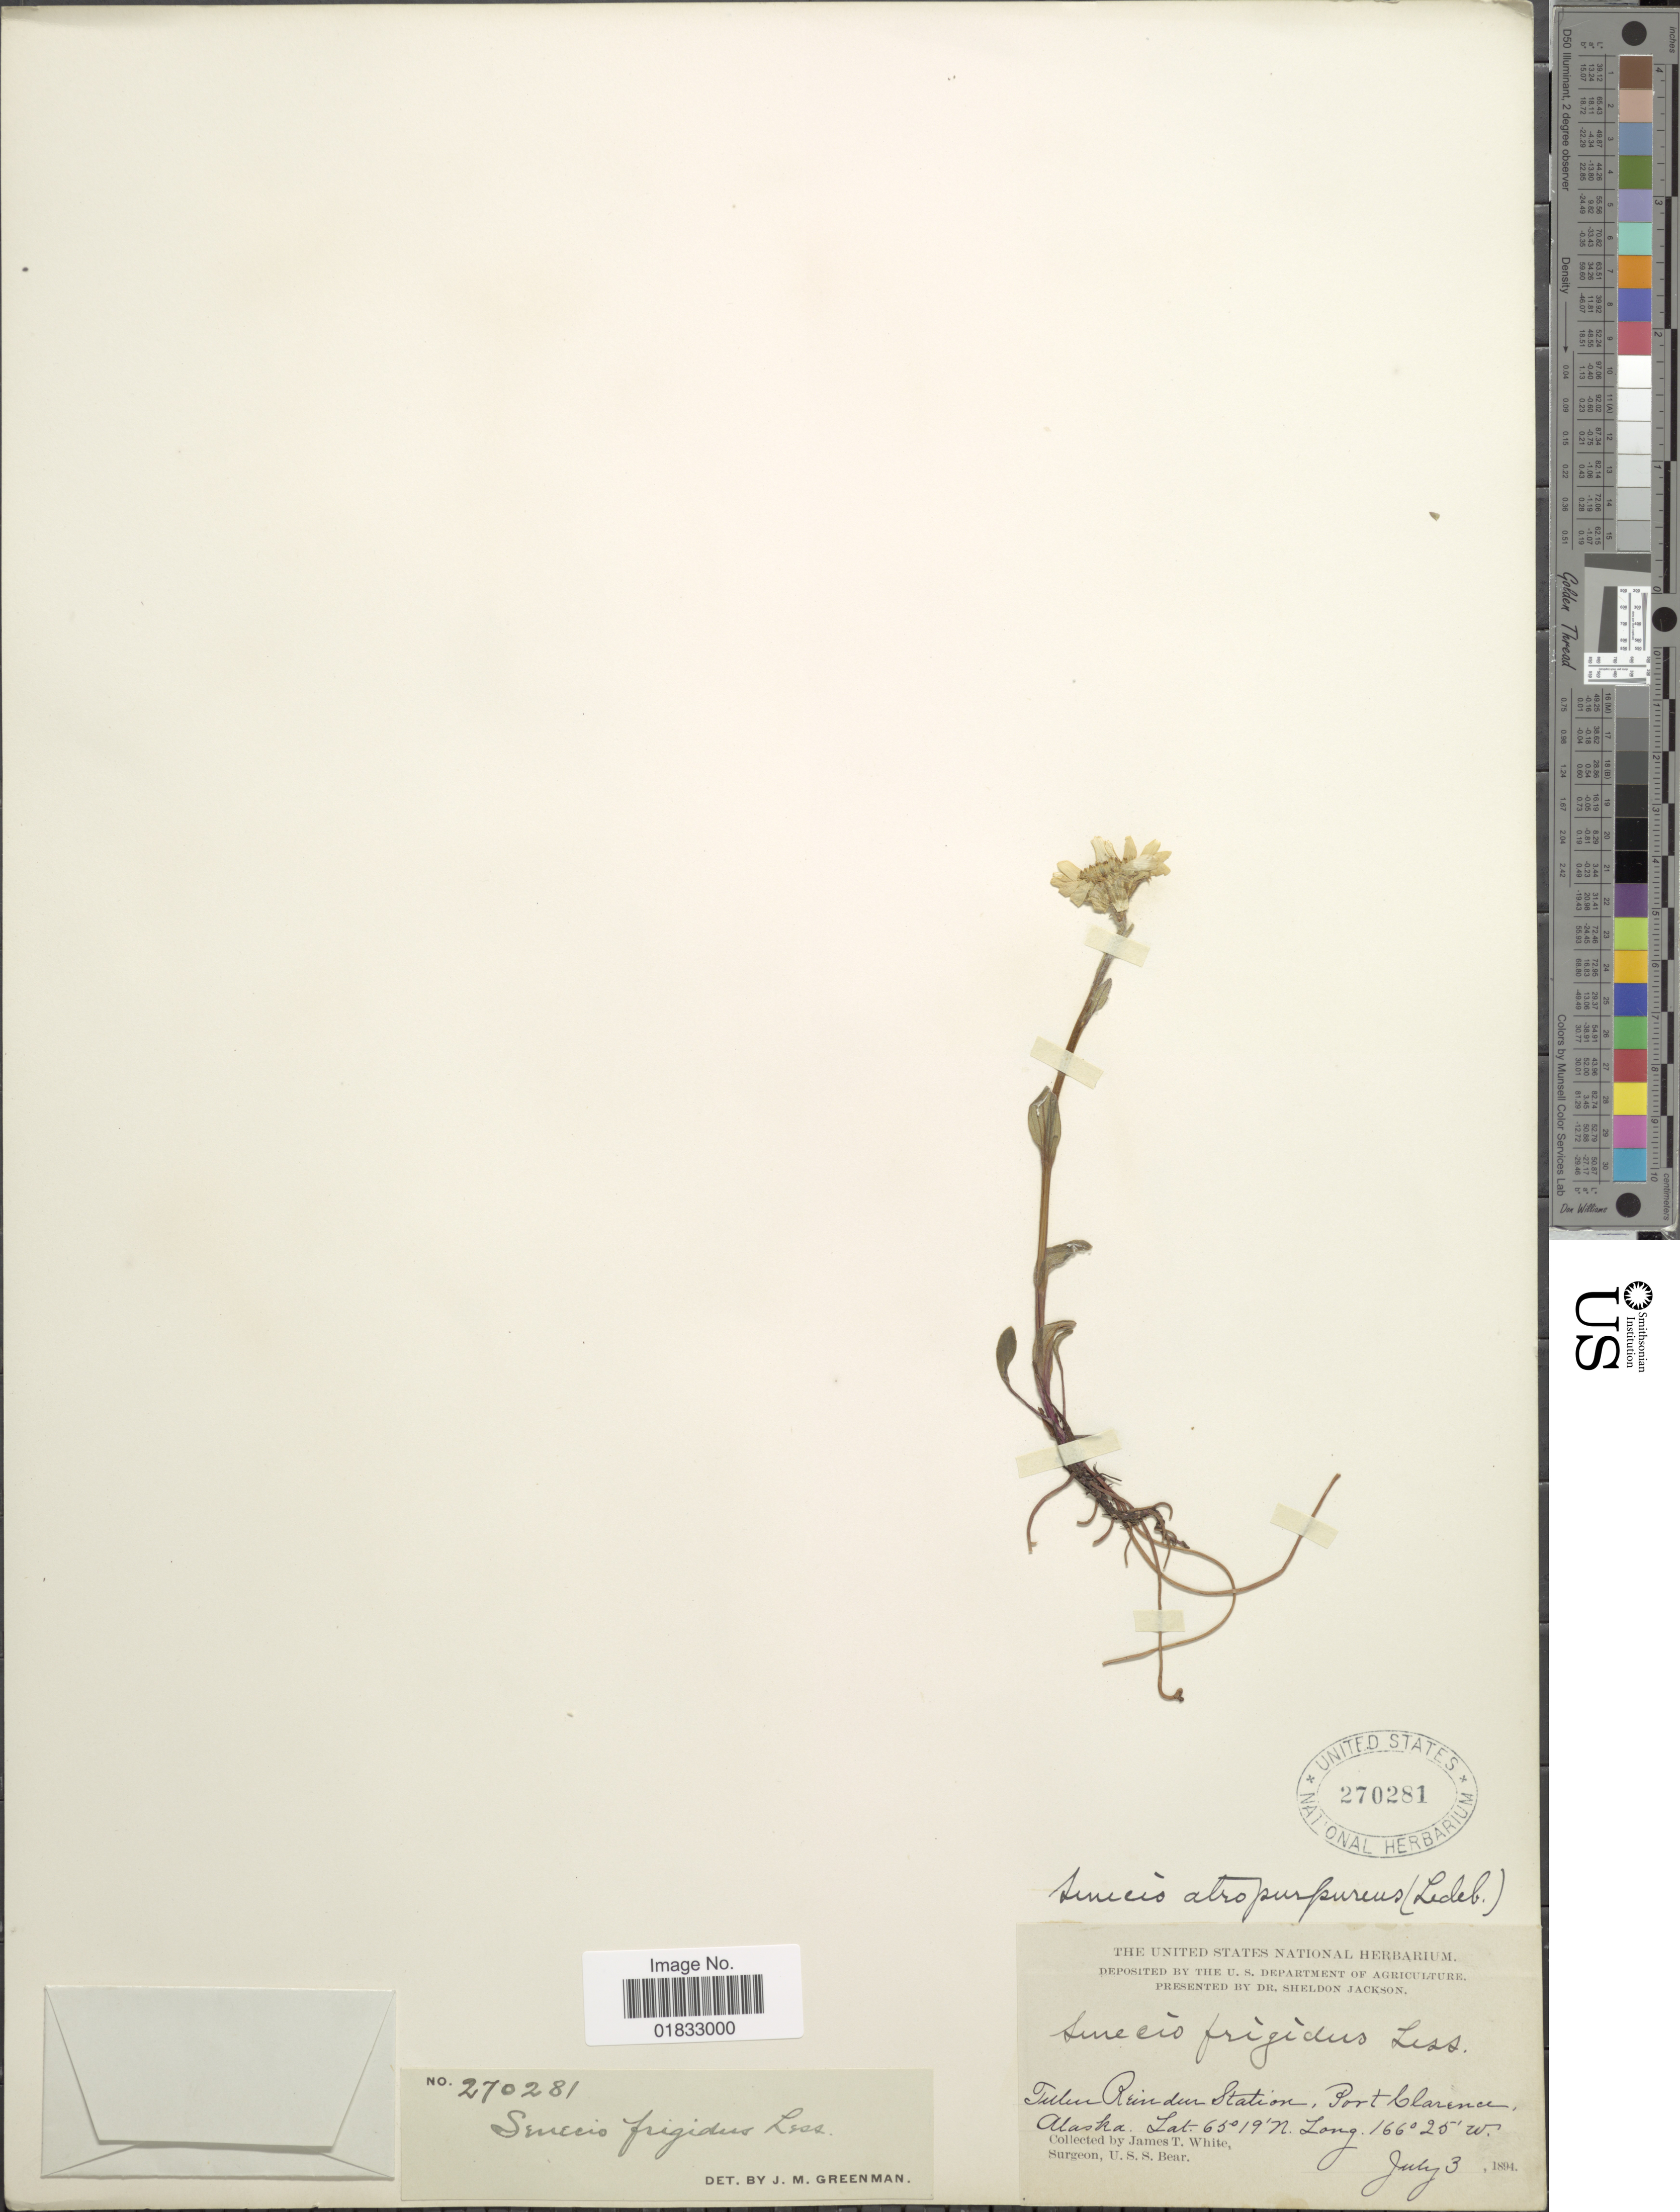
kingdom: Plantae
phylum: Tracheophyta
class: Magnoliopsida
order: Asterales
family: Asteraceae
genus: Tephroseris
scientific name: Tephroseris frigida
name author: (Richardson) Holub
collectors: J. T. White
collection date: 1894-07-03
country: United States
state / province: Alaska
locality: Teller Reiner Station, Port Clarence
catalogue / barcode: US 270281